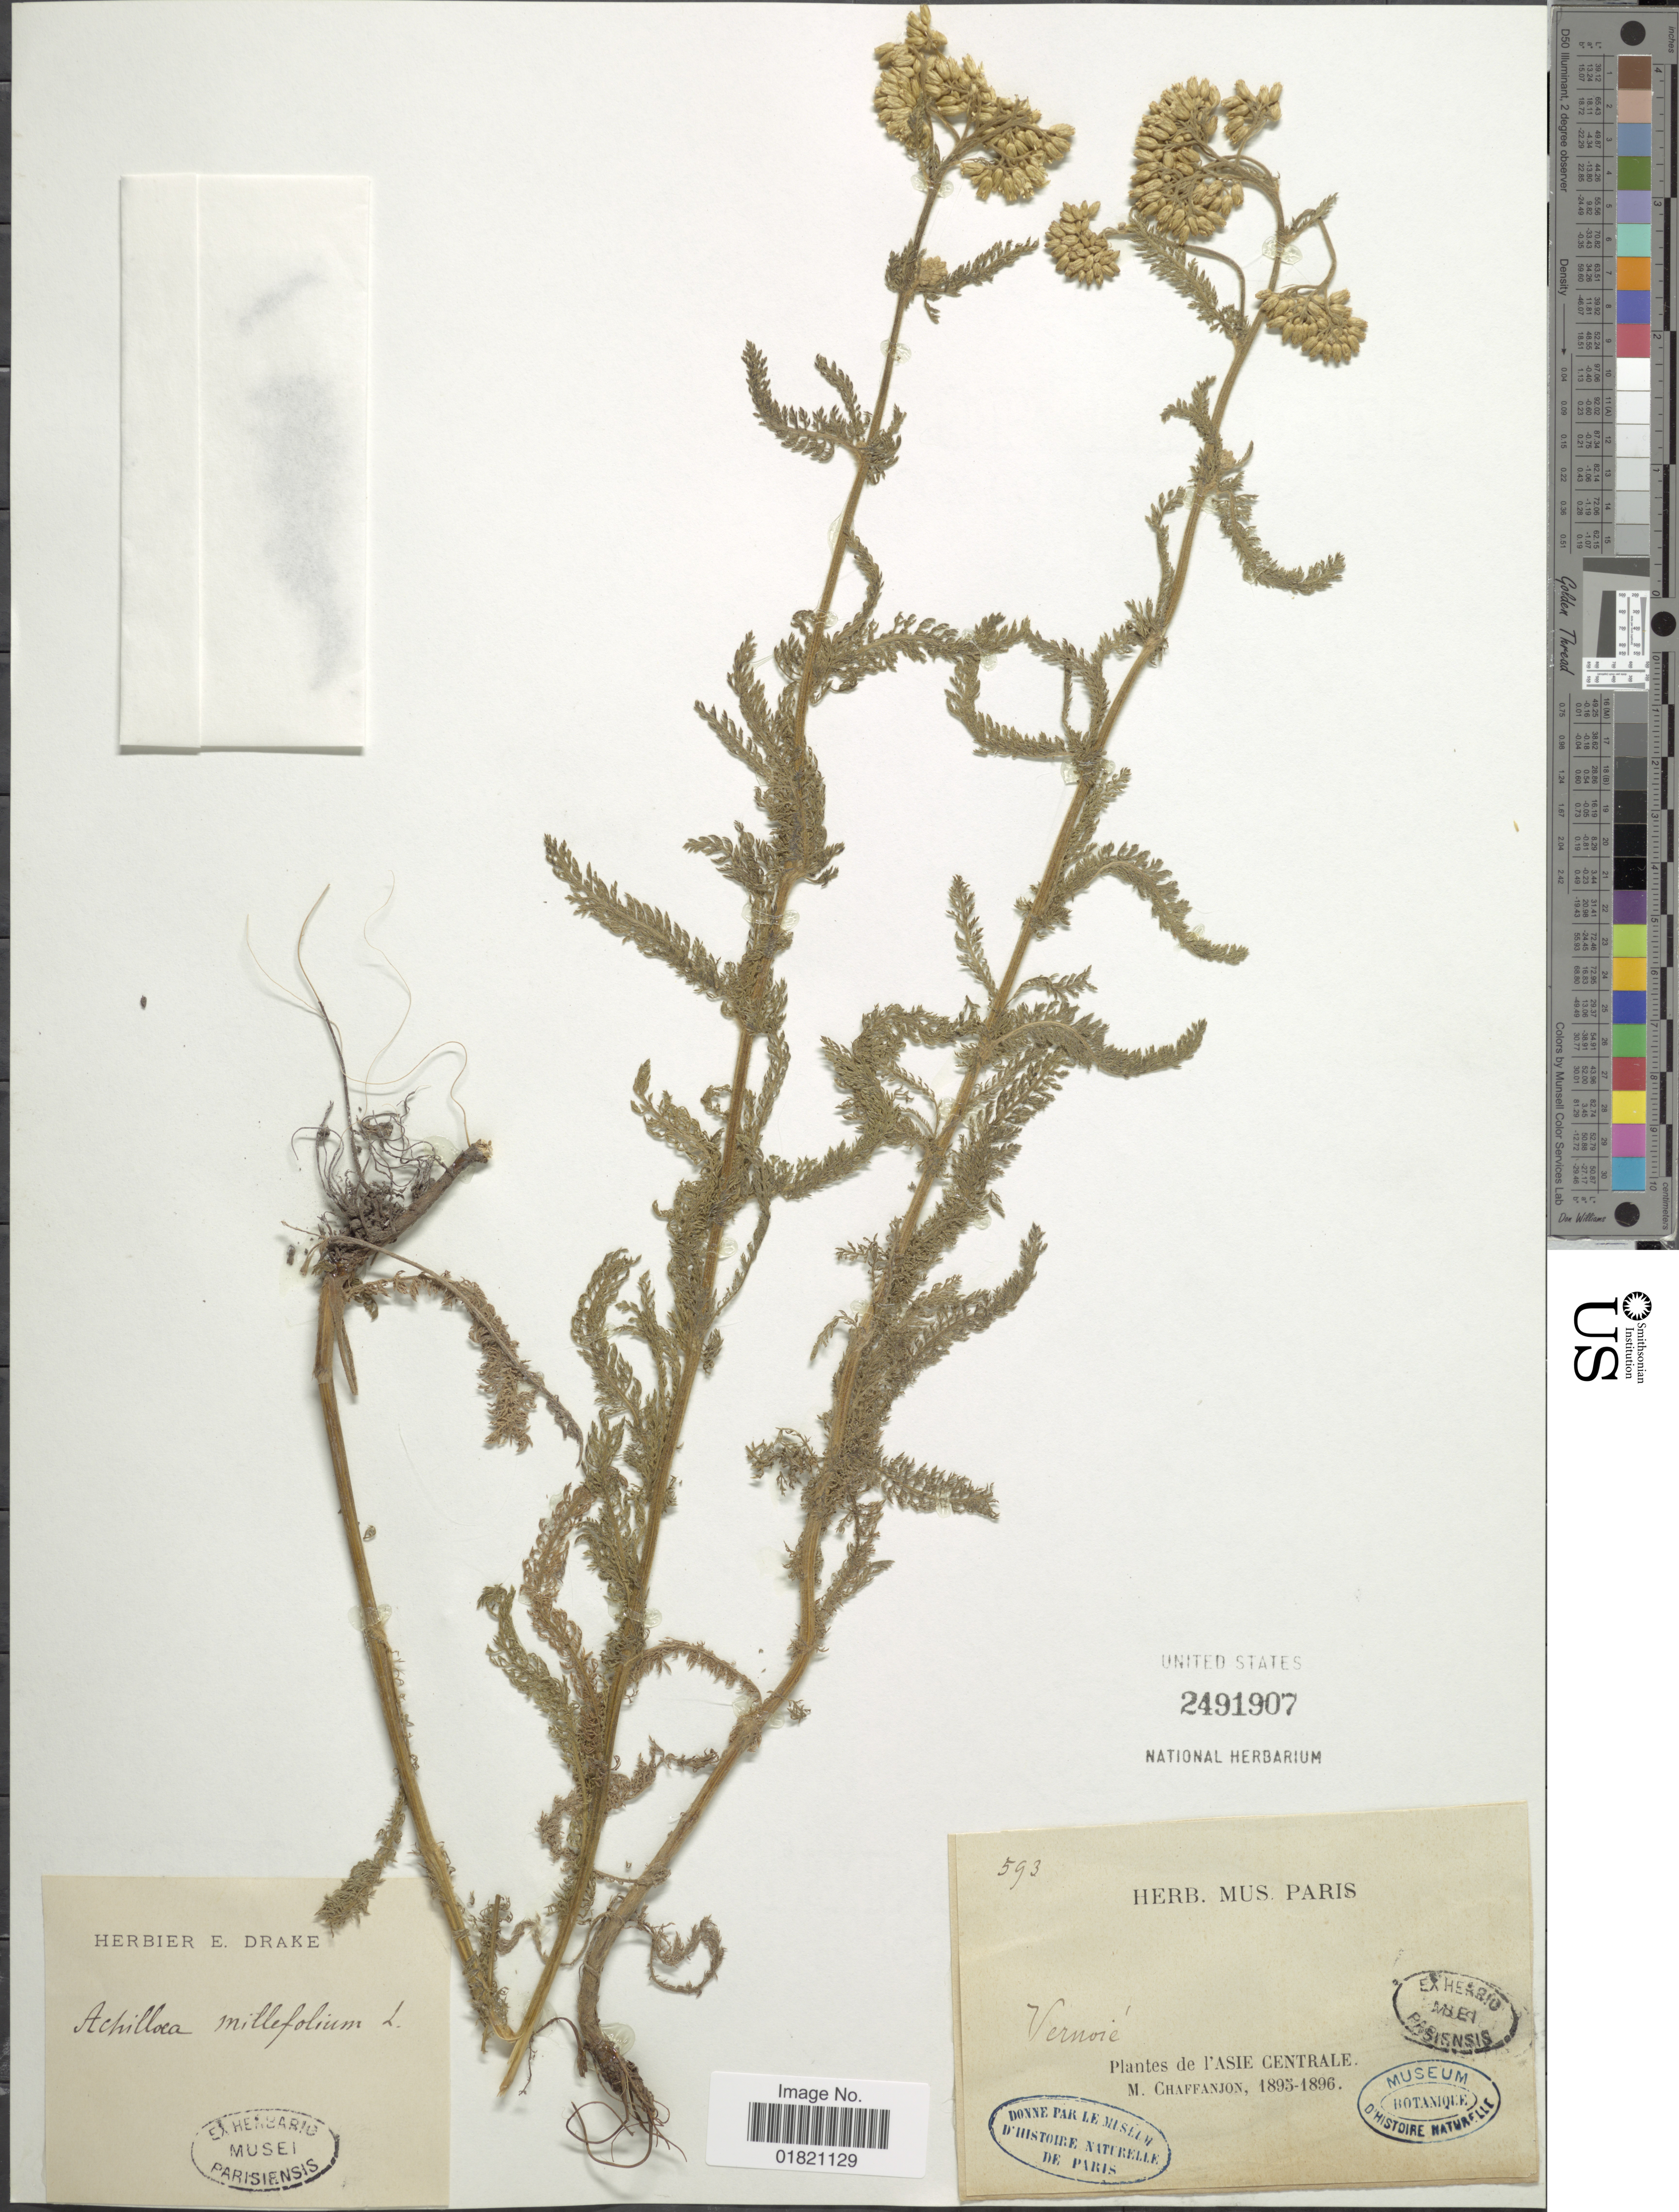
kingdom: Plantae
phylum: Tracheophyta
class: Magnoliopsida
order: Asterales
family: Asteraceae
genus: Achillea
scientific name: Achillea millefolium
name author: L.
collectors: M. Chaffanjon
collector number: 593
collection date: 1895/1896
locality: Vernoie' l'Asie Centrale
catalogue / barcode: US 2491907